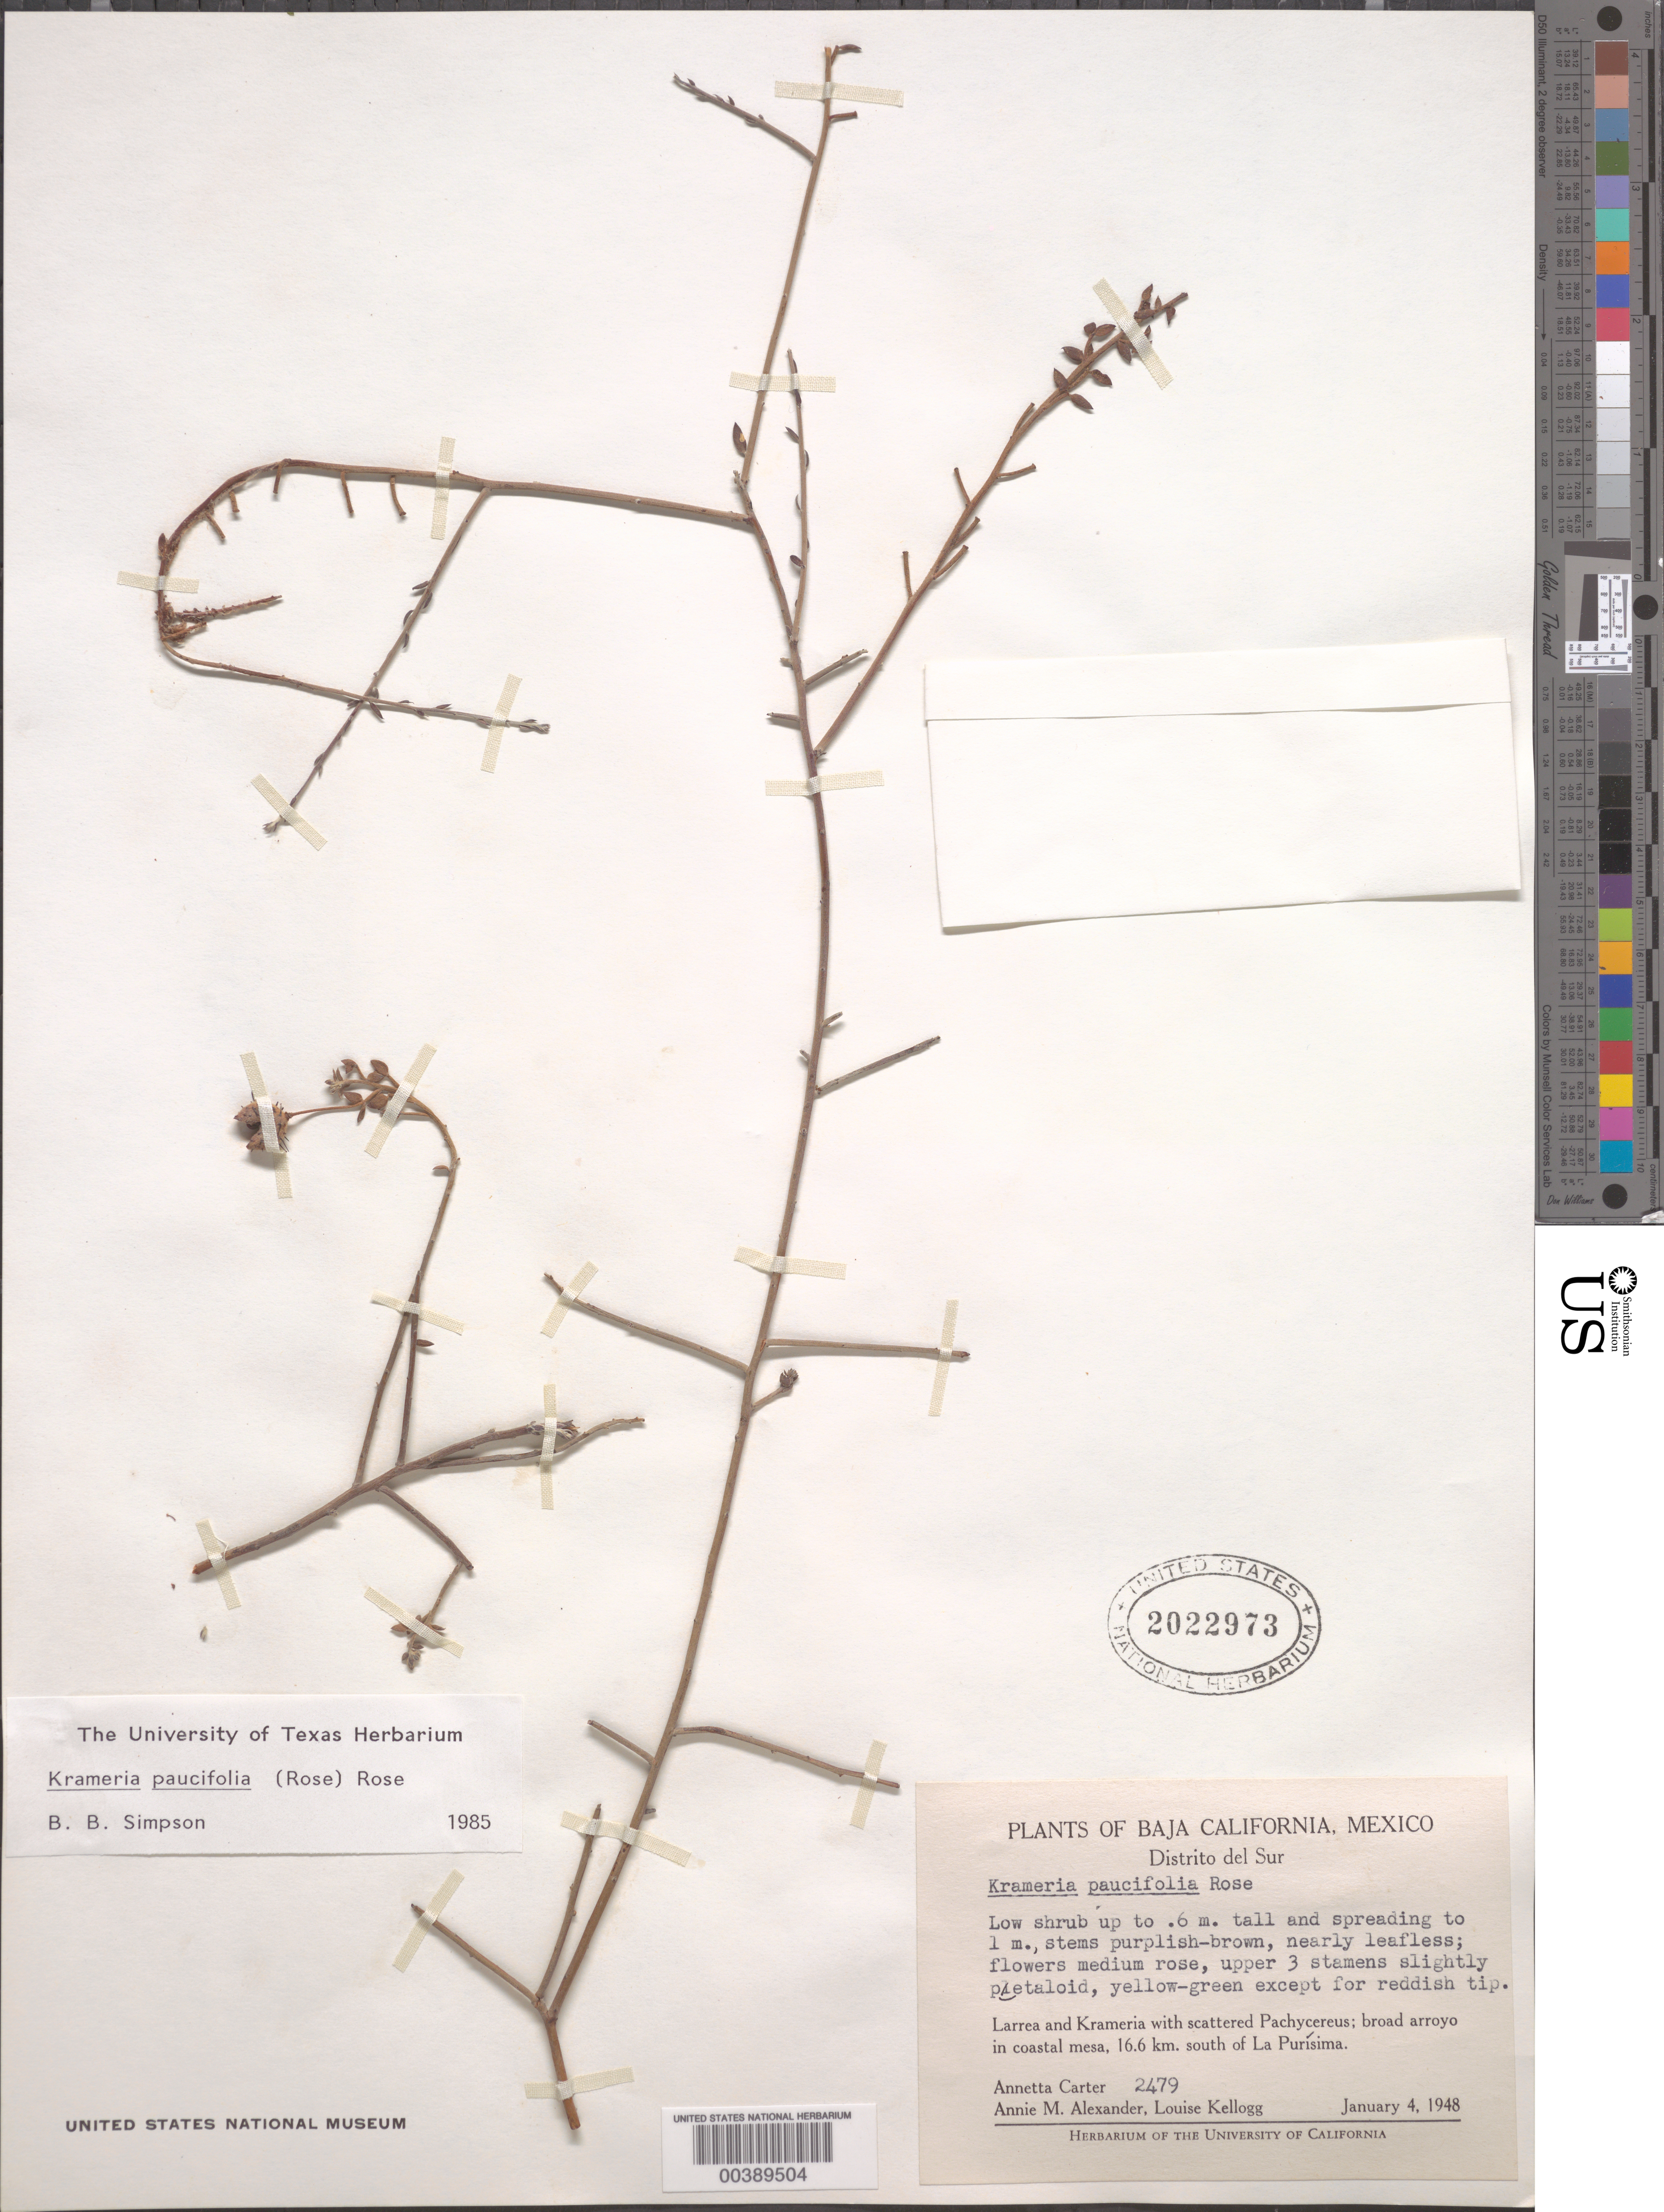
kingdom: Plantae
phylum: Tracheophyta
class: Magnoliopsida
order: Zygophyllales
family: Krameriaceae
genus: Krameria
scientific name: Krameria paucifolia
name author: (Rose) Rose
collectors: A. M. Carter, A. M. Alexander & L. Kellogg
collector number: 2479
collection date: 1948-01-04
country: Mexico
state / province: Baja California Sur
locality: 16.6 km S of La Purisima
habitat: Broad arroyo in coastal mesa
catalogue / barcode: US 2022973